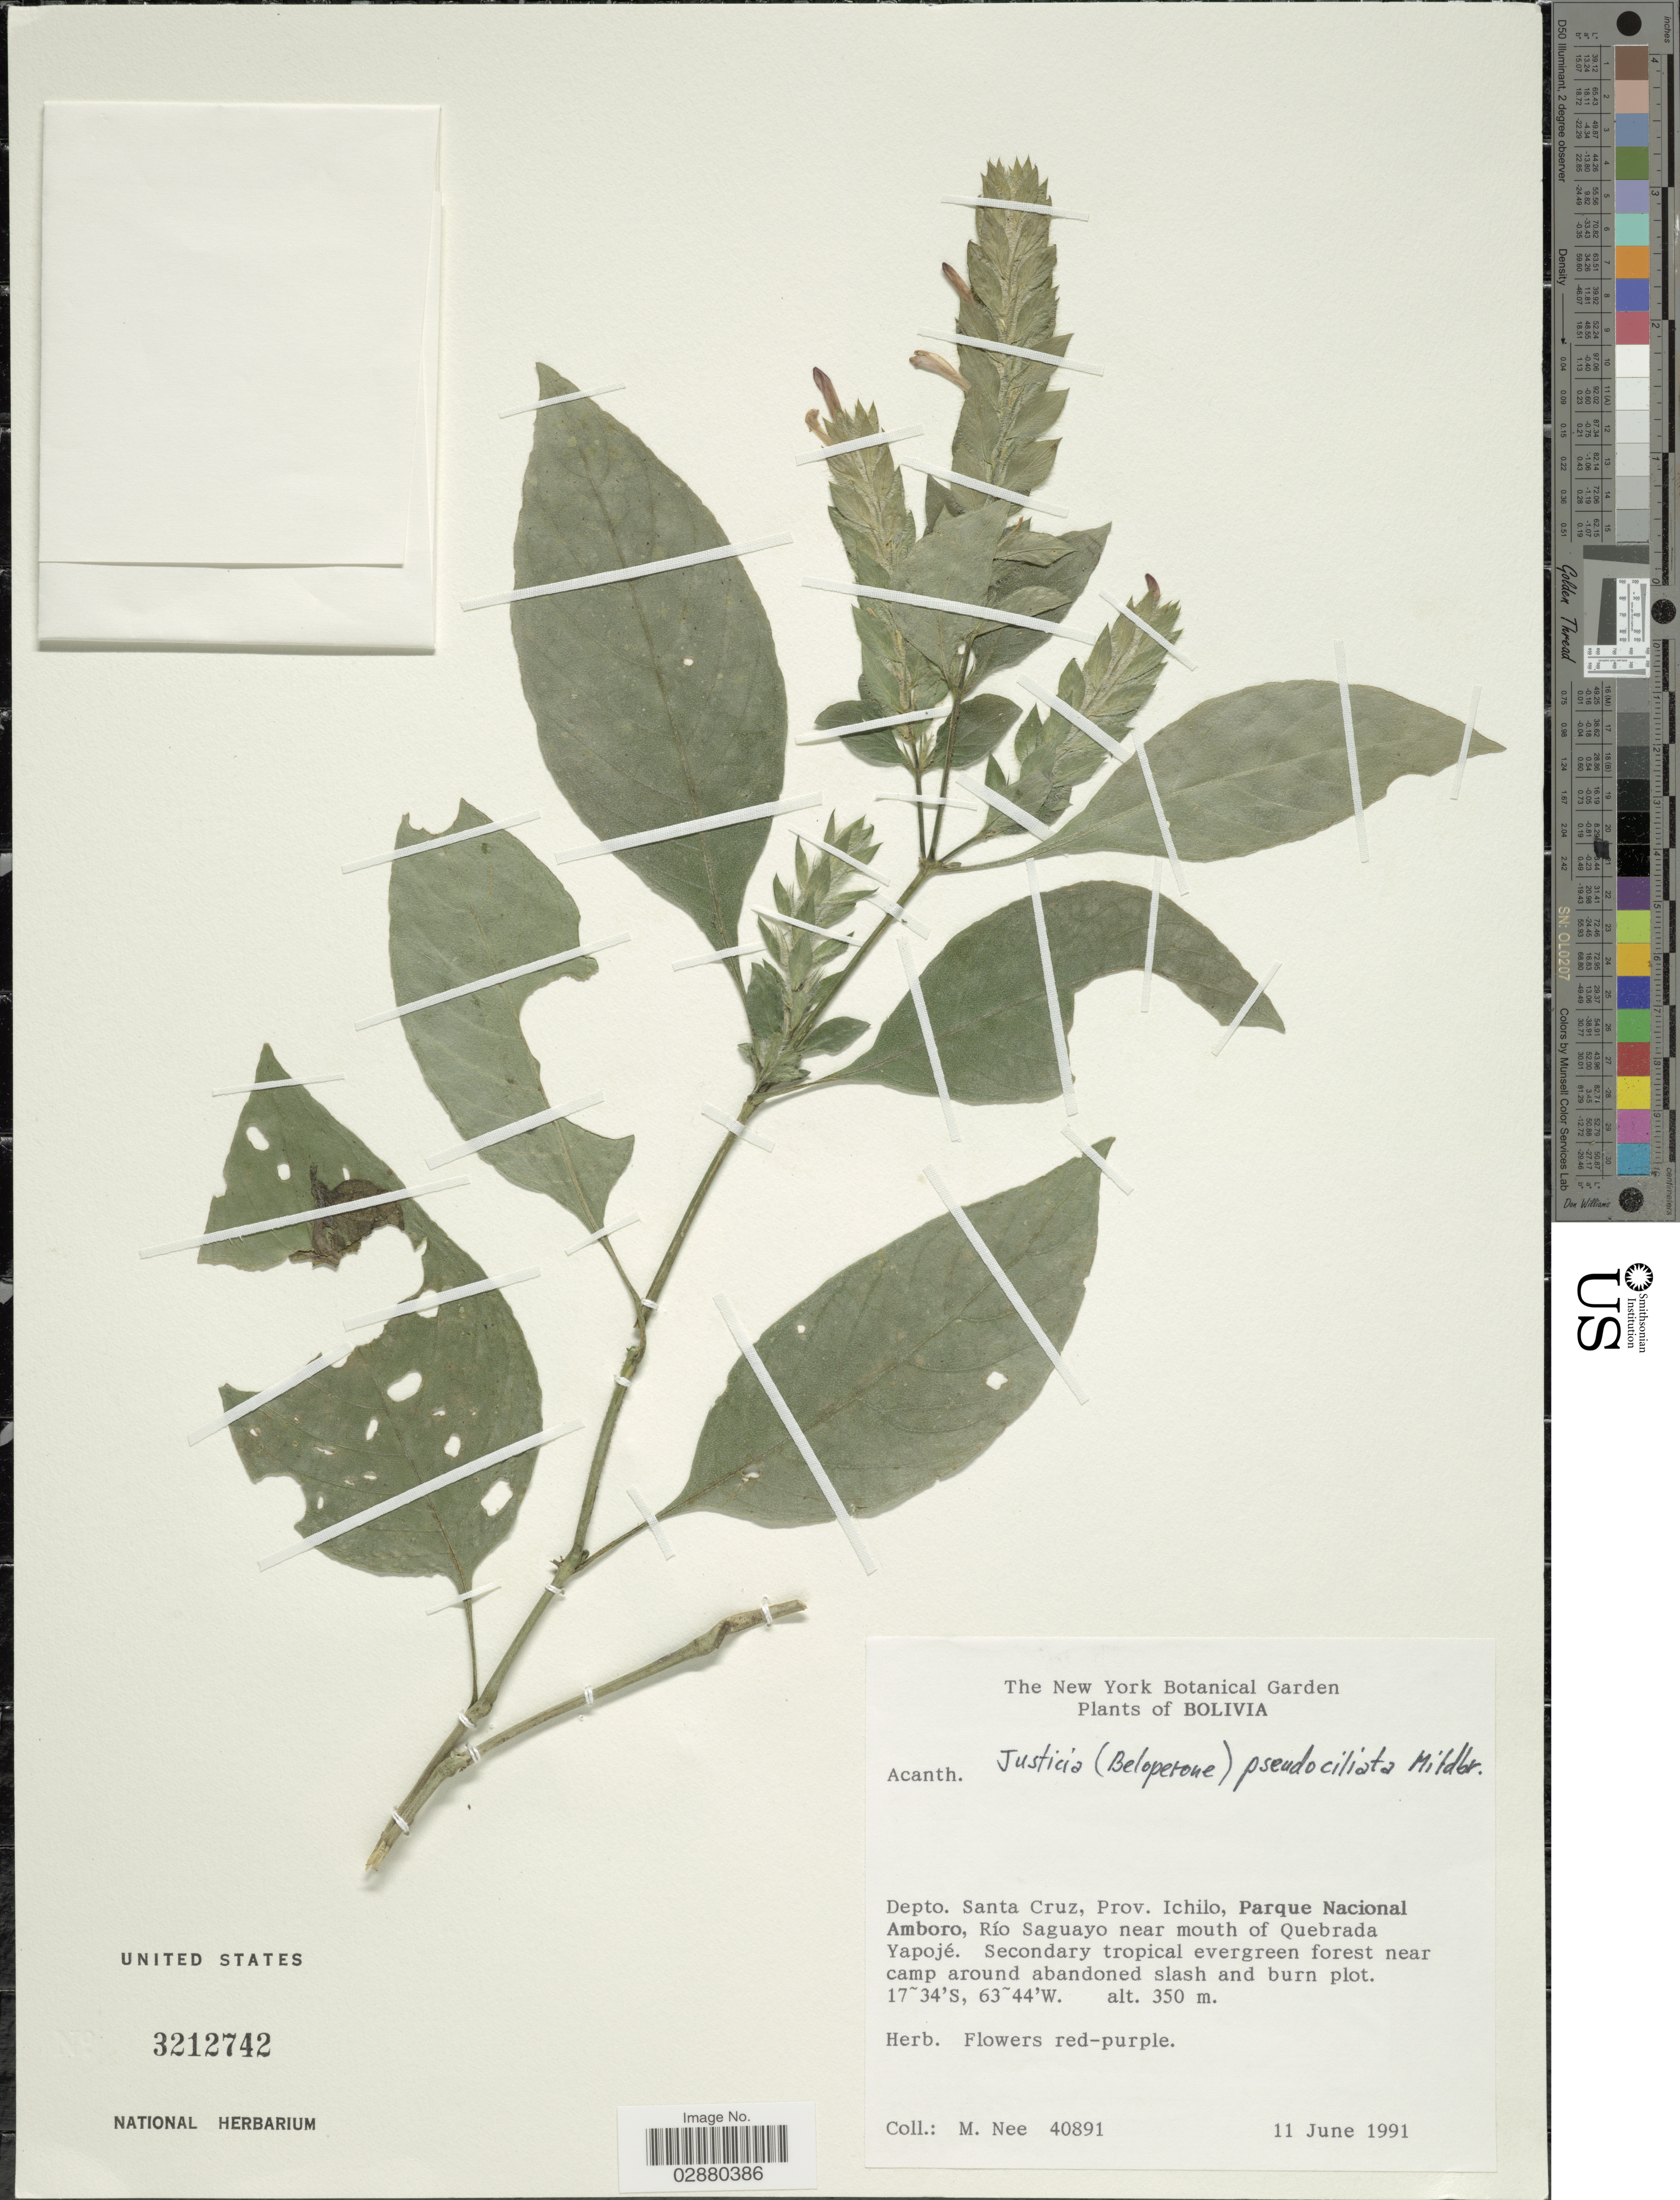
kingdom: Plantae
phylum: Tracheophyta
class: Magnoliopsida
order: Lamiales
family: Acanthaceae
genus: Justicia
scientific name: Justicia ramulosa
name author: (Morong) V.A.W. Graham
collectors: M. Nee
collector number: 40891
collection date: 1991-06-11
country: Bolivia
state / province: Santa Cruz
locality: Depto. Santa Cruz, Prov. Ichilo, Parque Nacional Amborro, Río Saguayo near mouth of Quebrada Yapojé.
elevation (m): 350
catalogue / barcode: US 3212742